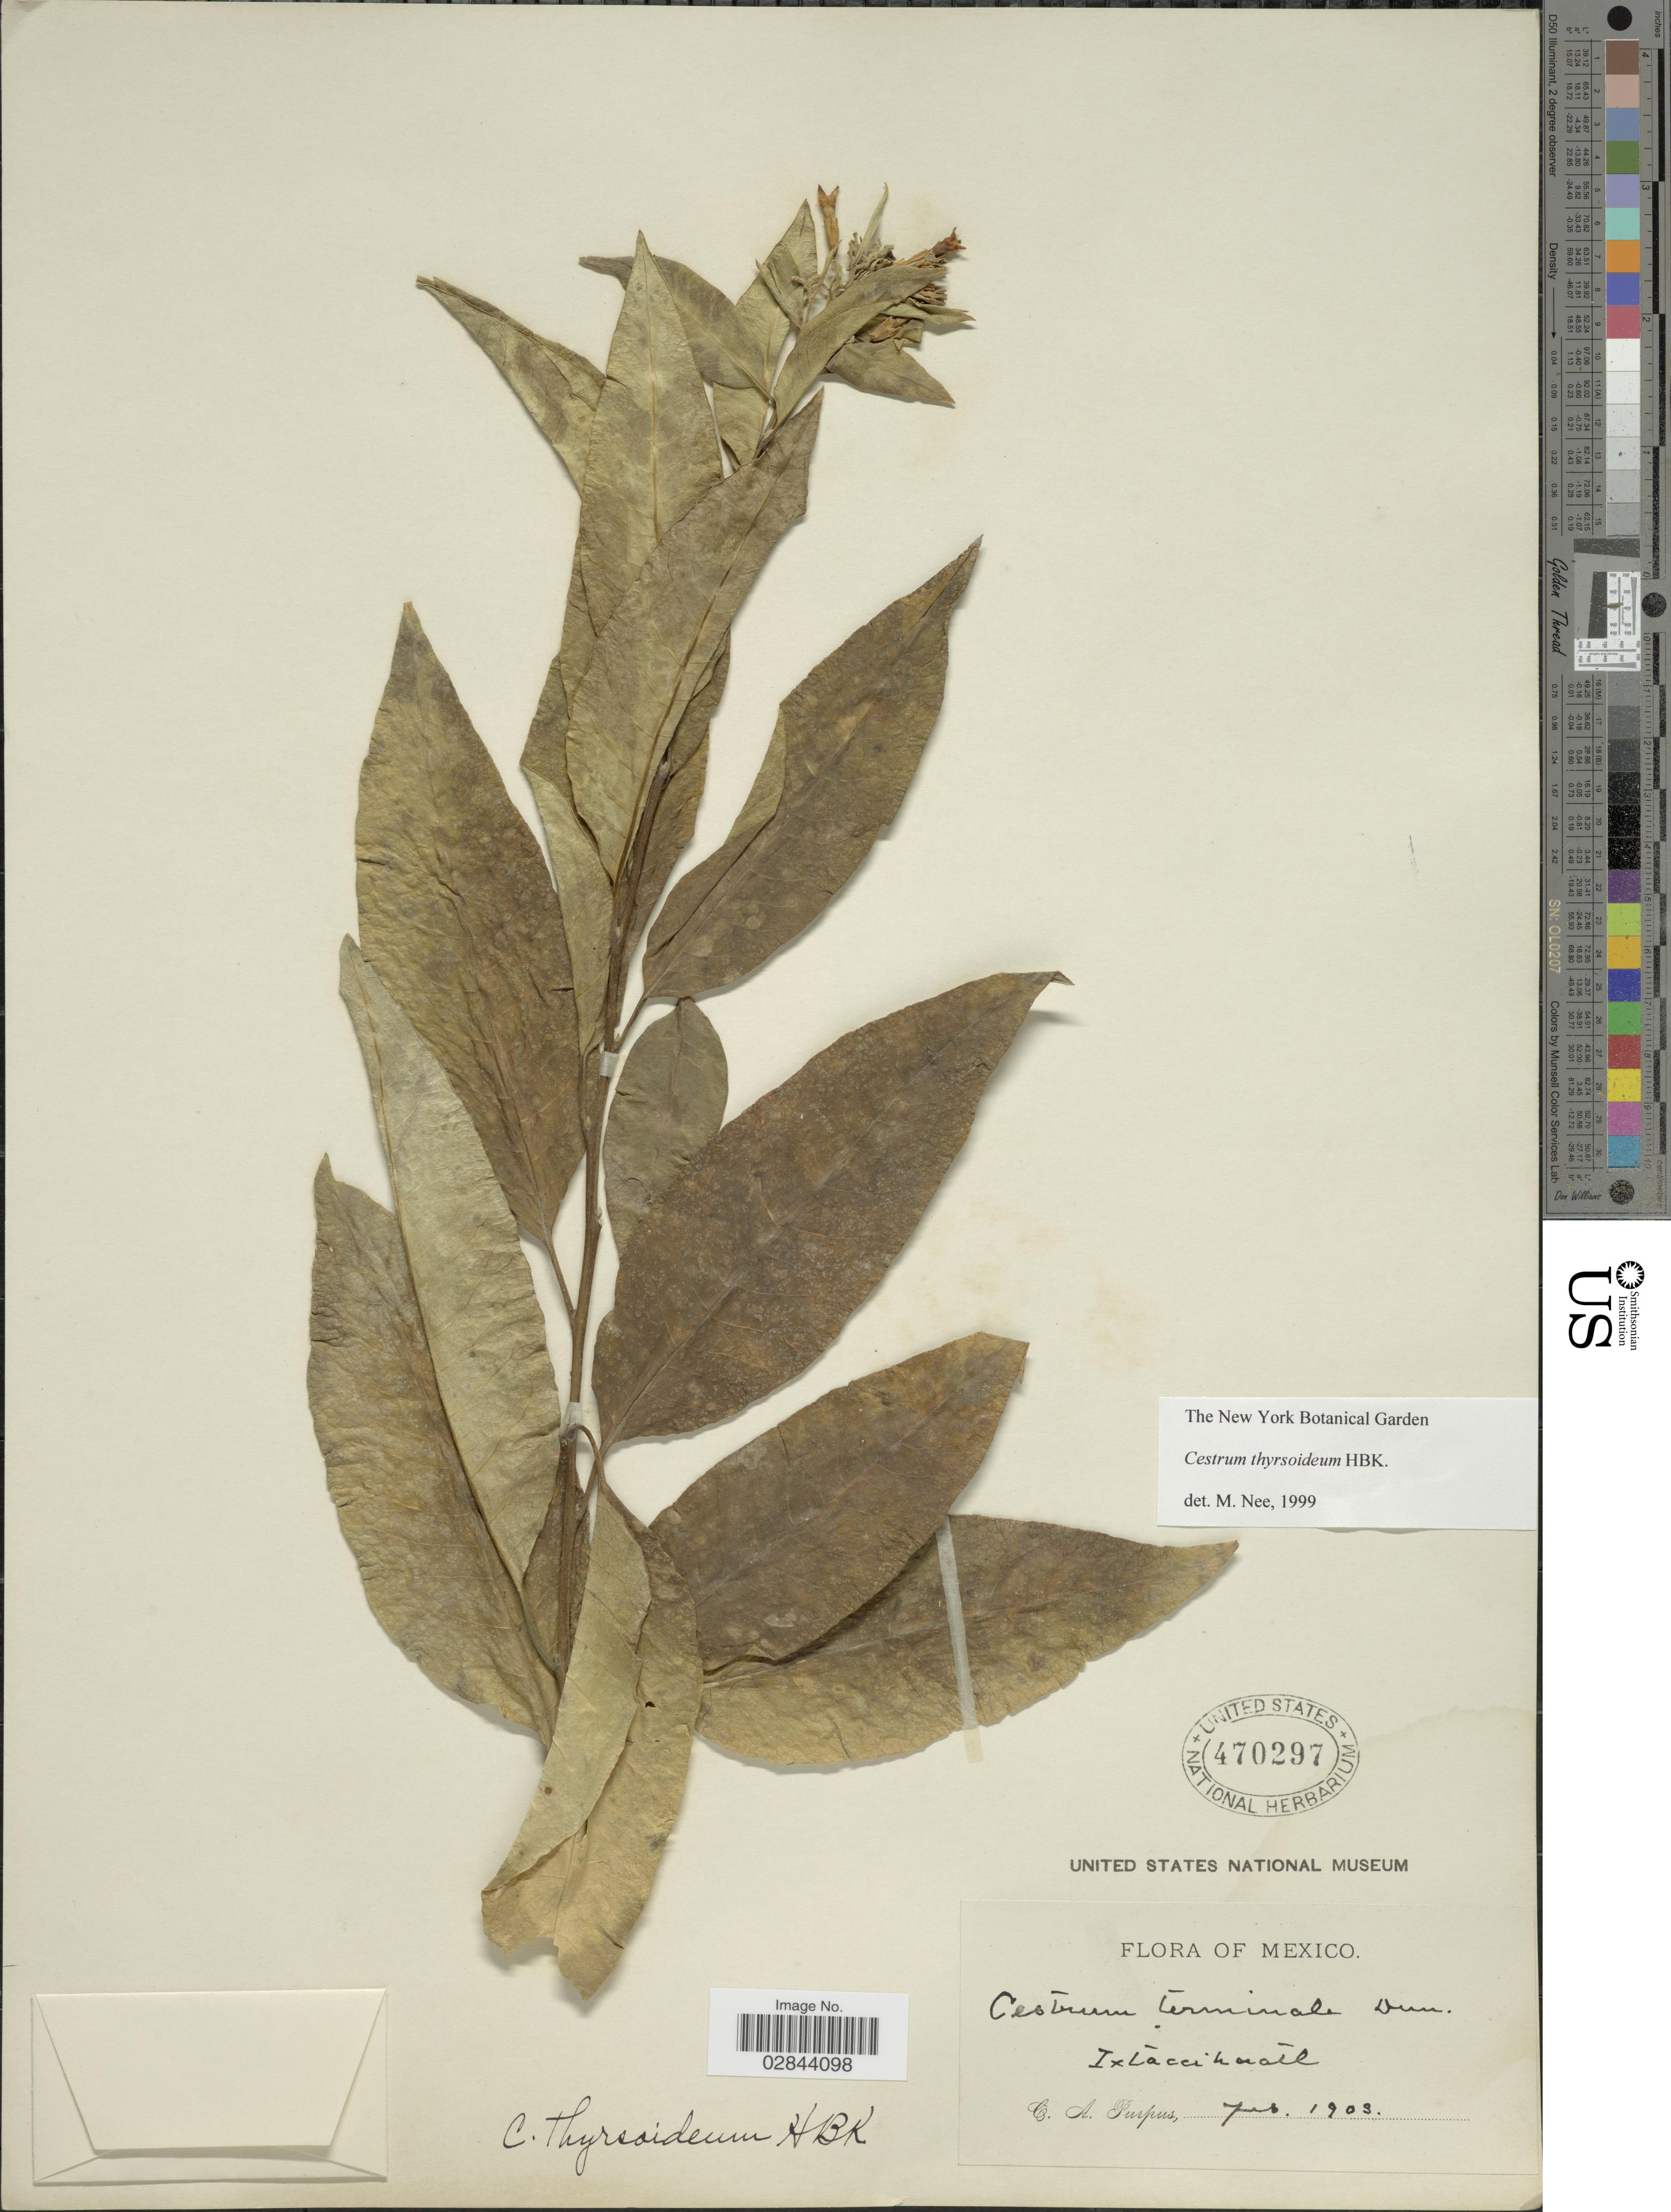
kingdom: Plantae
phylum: Tracheophyta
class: Magnoliopsida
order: Solanales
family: Solanaceae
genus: Cestrum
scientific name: Cestrum thyrsoideum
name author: Kunth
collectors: C. A. Purpus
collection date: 1903-02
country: Mexico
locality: Ixtaccihautl.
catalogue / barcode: US 470297